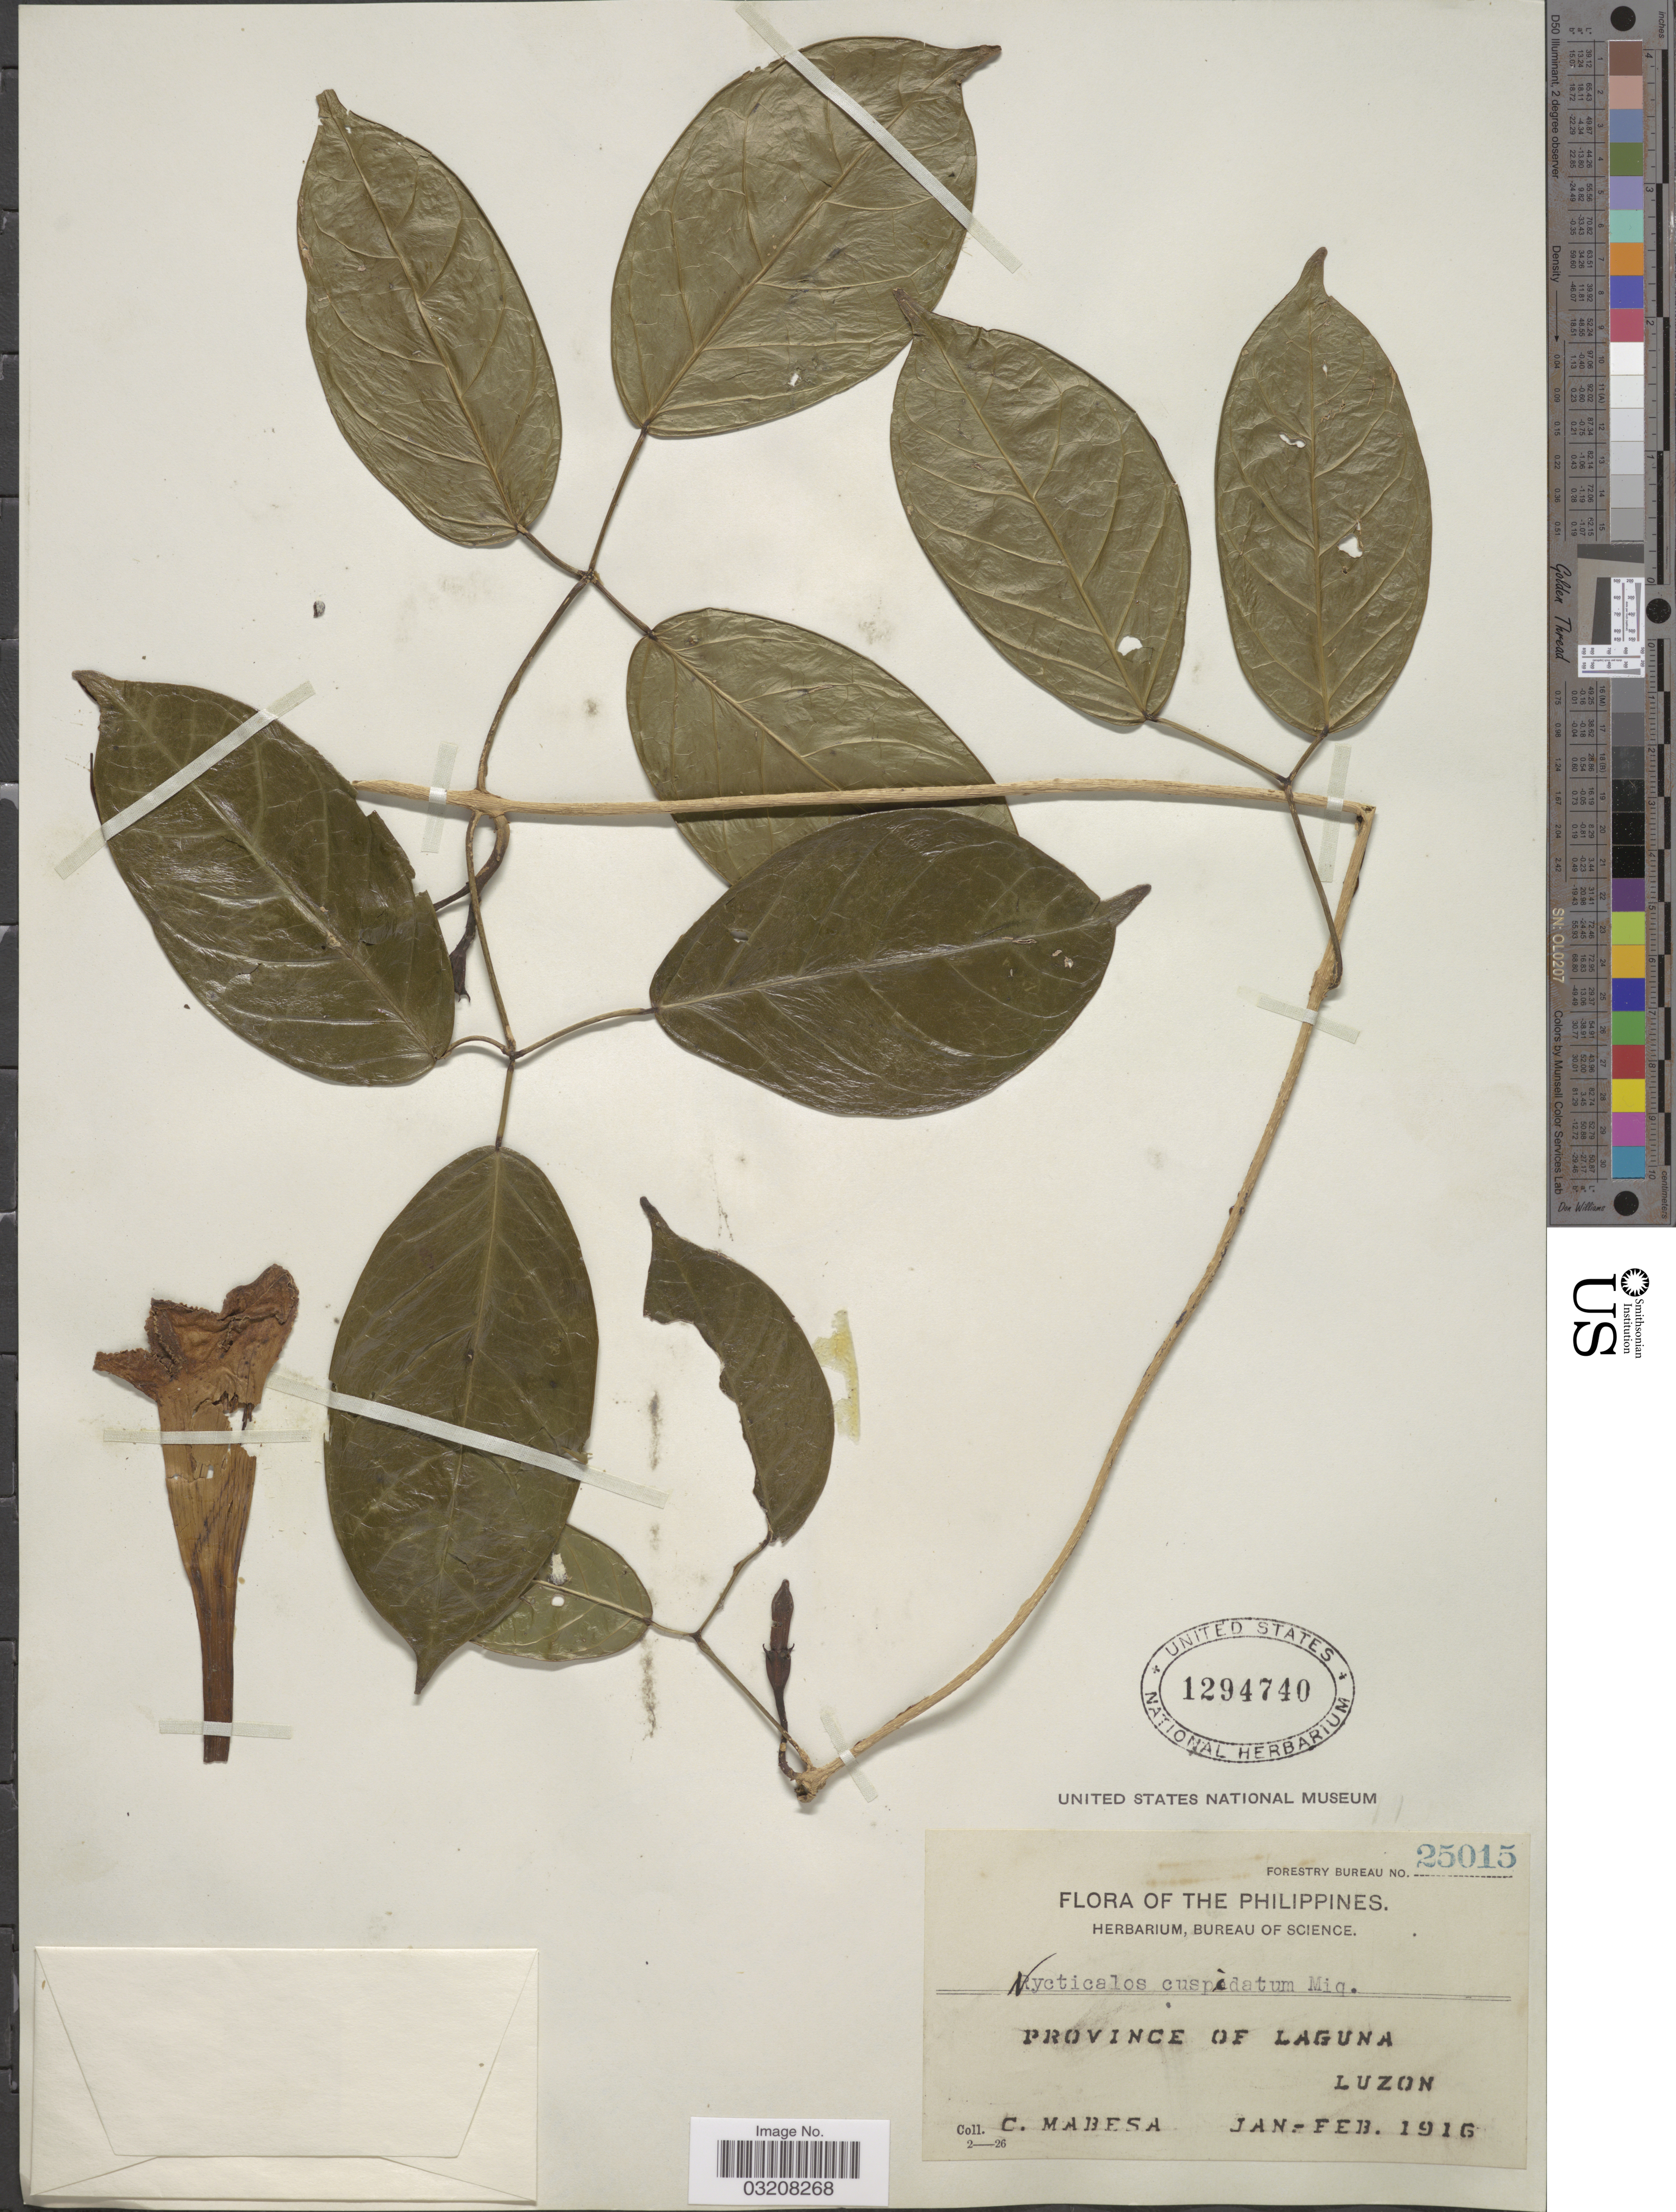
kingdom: Plantae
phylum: Tracheophyta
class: Magnoliopsida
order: Lamiales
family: Bignoniaceae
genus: Nyctocalos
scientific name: Nyctocalos cuspidatum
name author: Miq.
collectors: C. Mabesa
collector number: Forestry Bureau 25015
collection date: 1916-01/1916-02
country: Philippines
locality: Province of Laguna Luzon.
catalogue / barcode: US 1294740